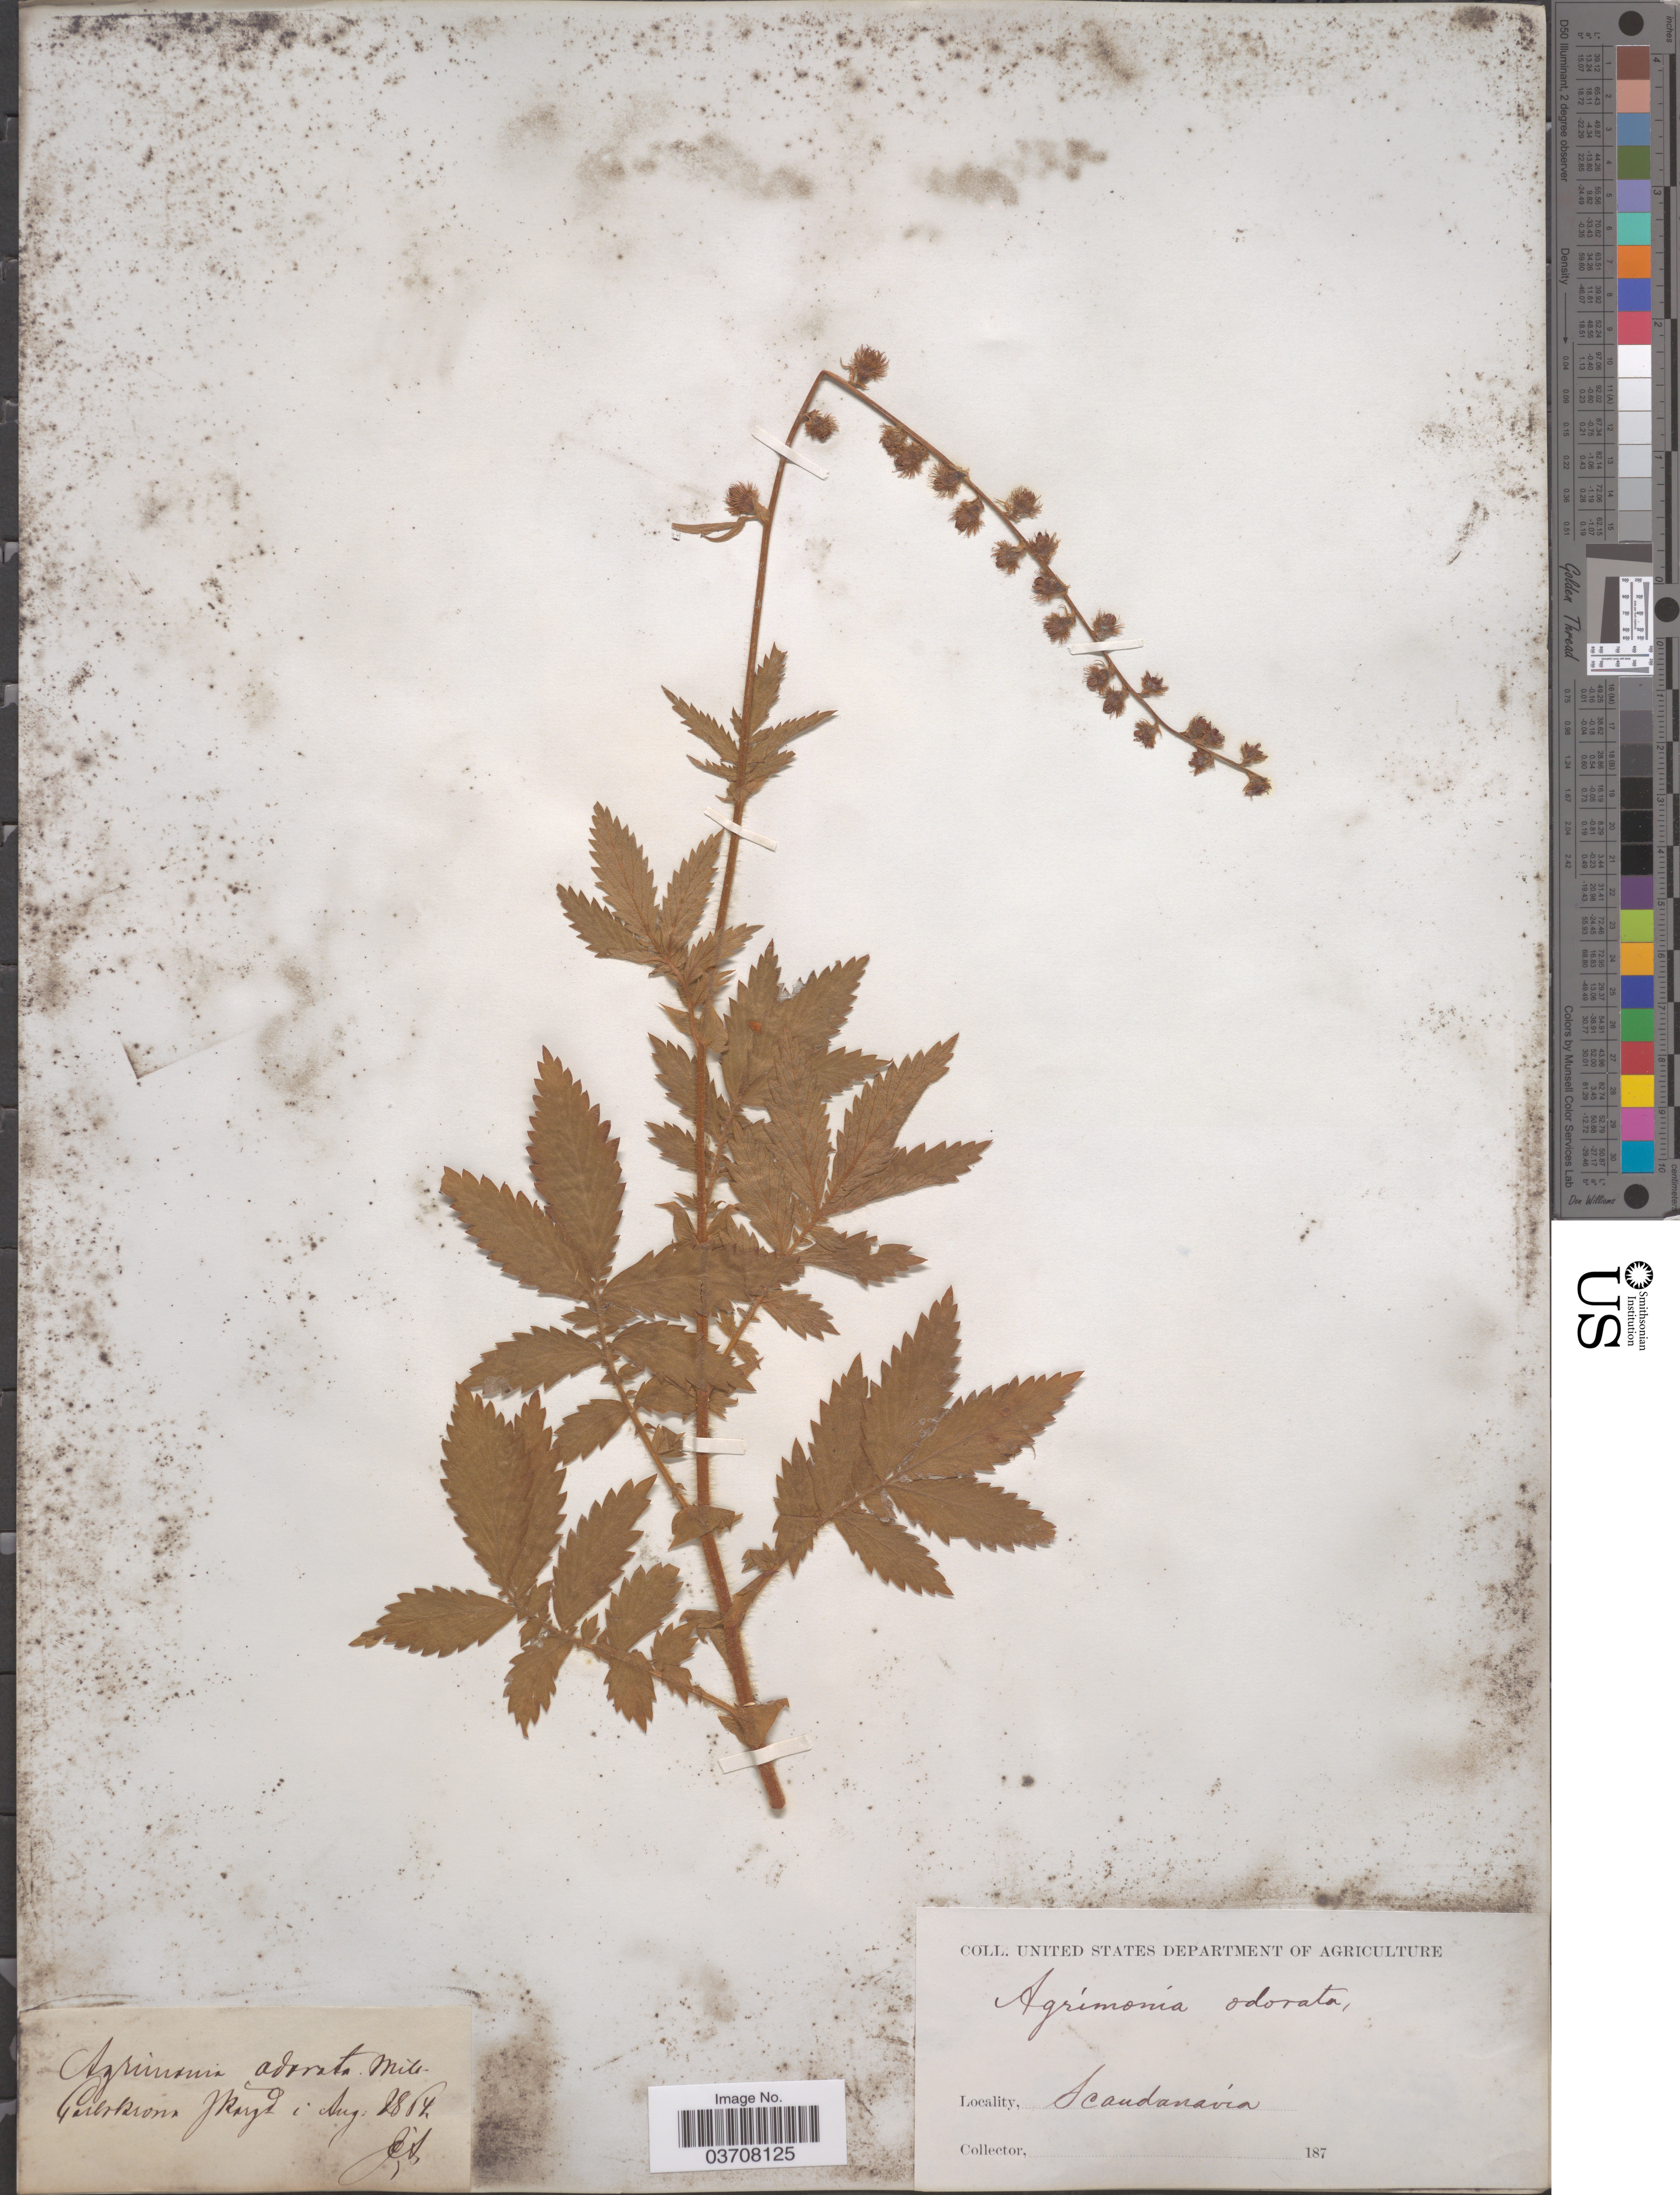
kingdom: Plantae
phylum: Tracheophyta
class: Magnoliopsida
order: Rosales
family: Rosaceae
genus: Agrimonia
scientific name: Agrimonia odorata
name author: Mill.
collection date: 1804-08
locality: Scandanavía. Gailerroni JRargd. [interpreted] [unsure placement]